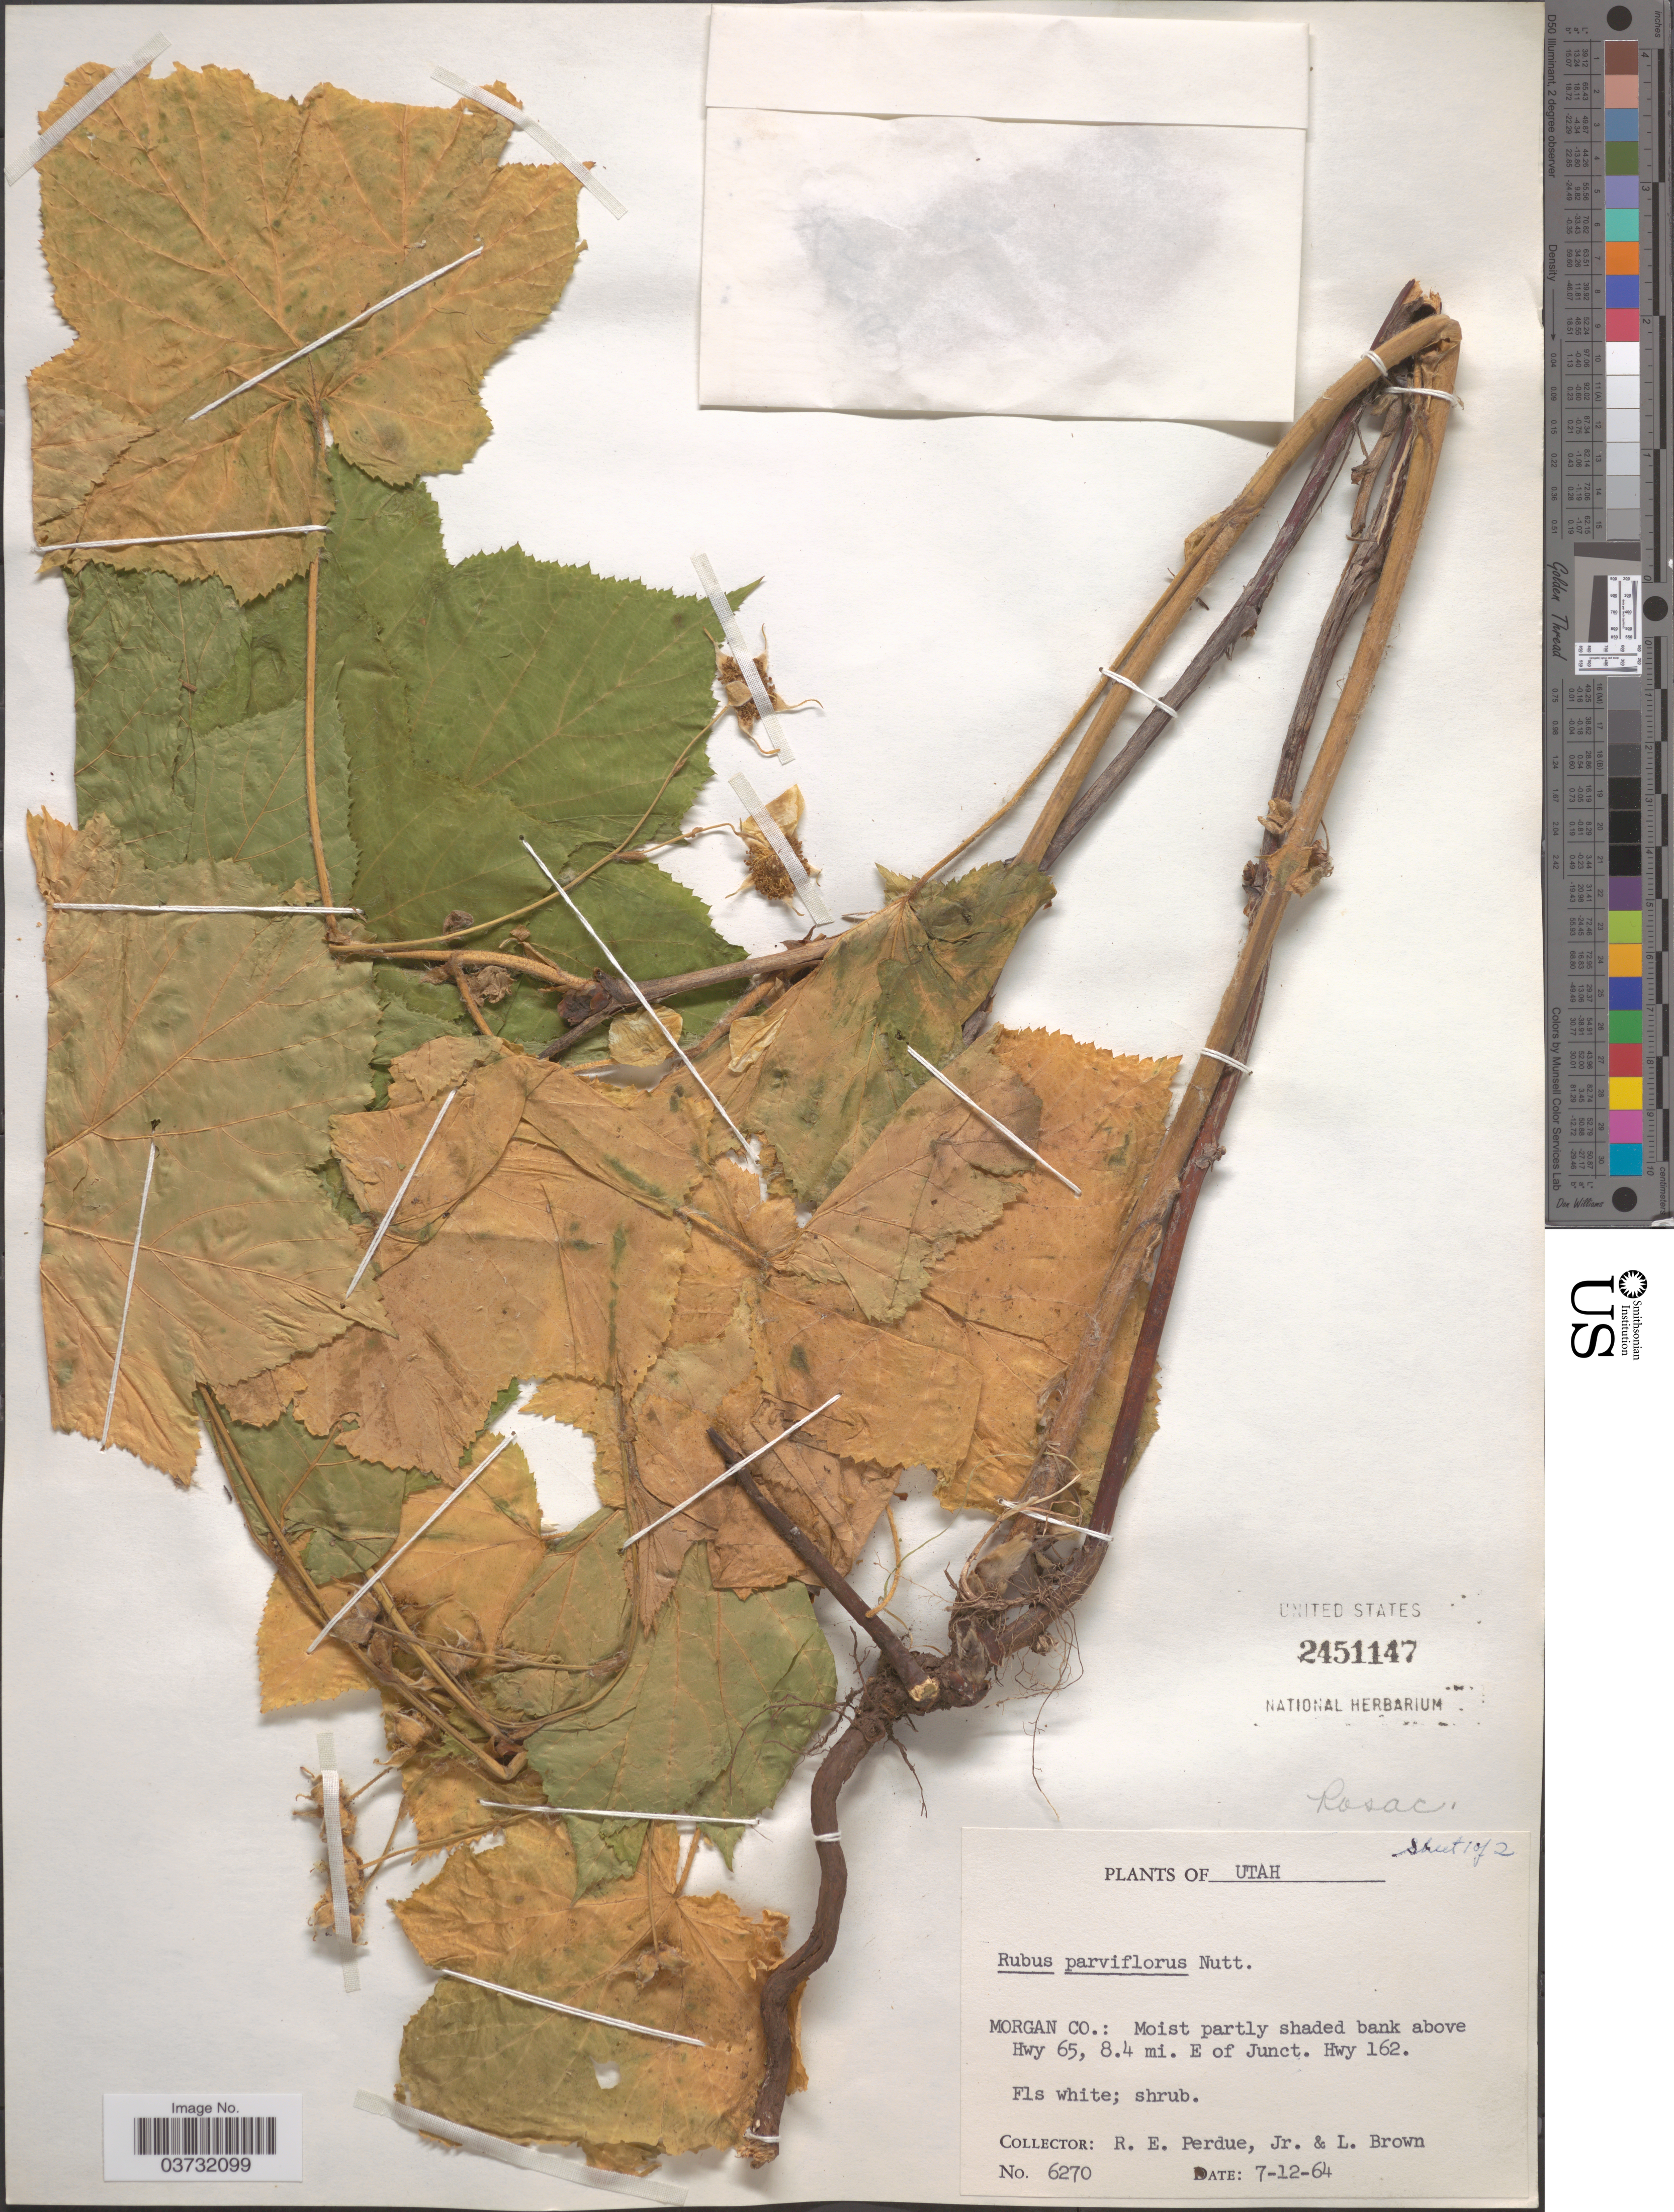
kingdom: Plantae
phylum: Tracheophyta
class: Magnoliopsida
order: Rosales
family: Rosaceae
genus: Rubus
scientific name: Rubus parviflorus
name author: Nutt.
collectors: R. E. Perdue & L. Brown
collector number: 6270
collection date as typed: Transcribed d/m/y: 12/7/64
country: United States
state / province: Utah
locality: Morgan Co.: Moist partly shades bank above Hwy 65, 8.4 mi. E of Junct. Hwy 162.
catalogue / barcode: US 2451147